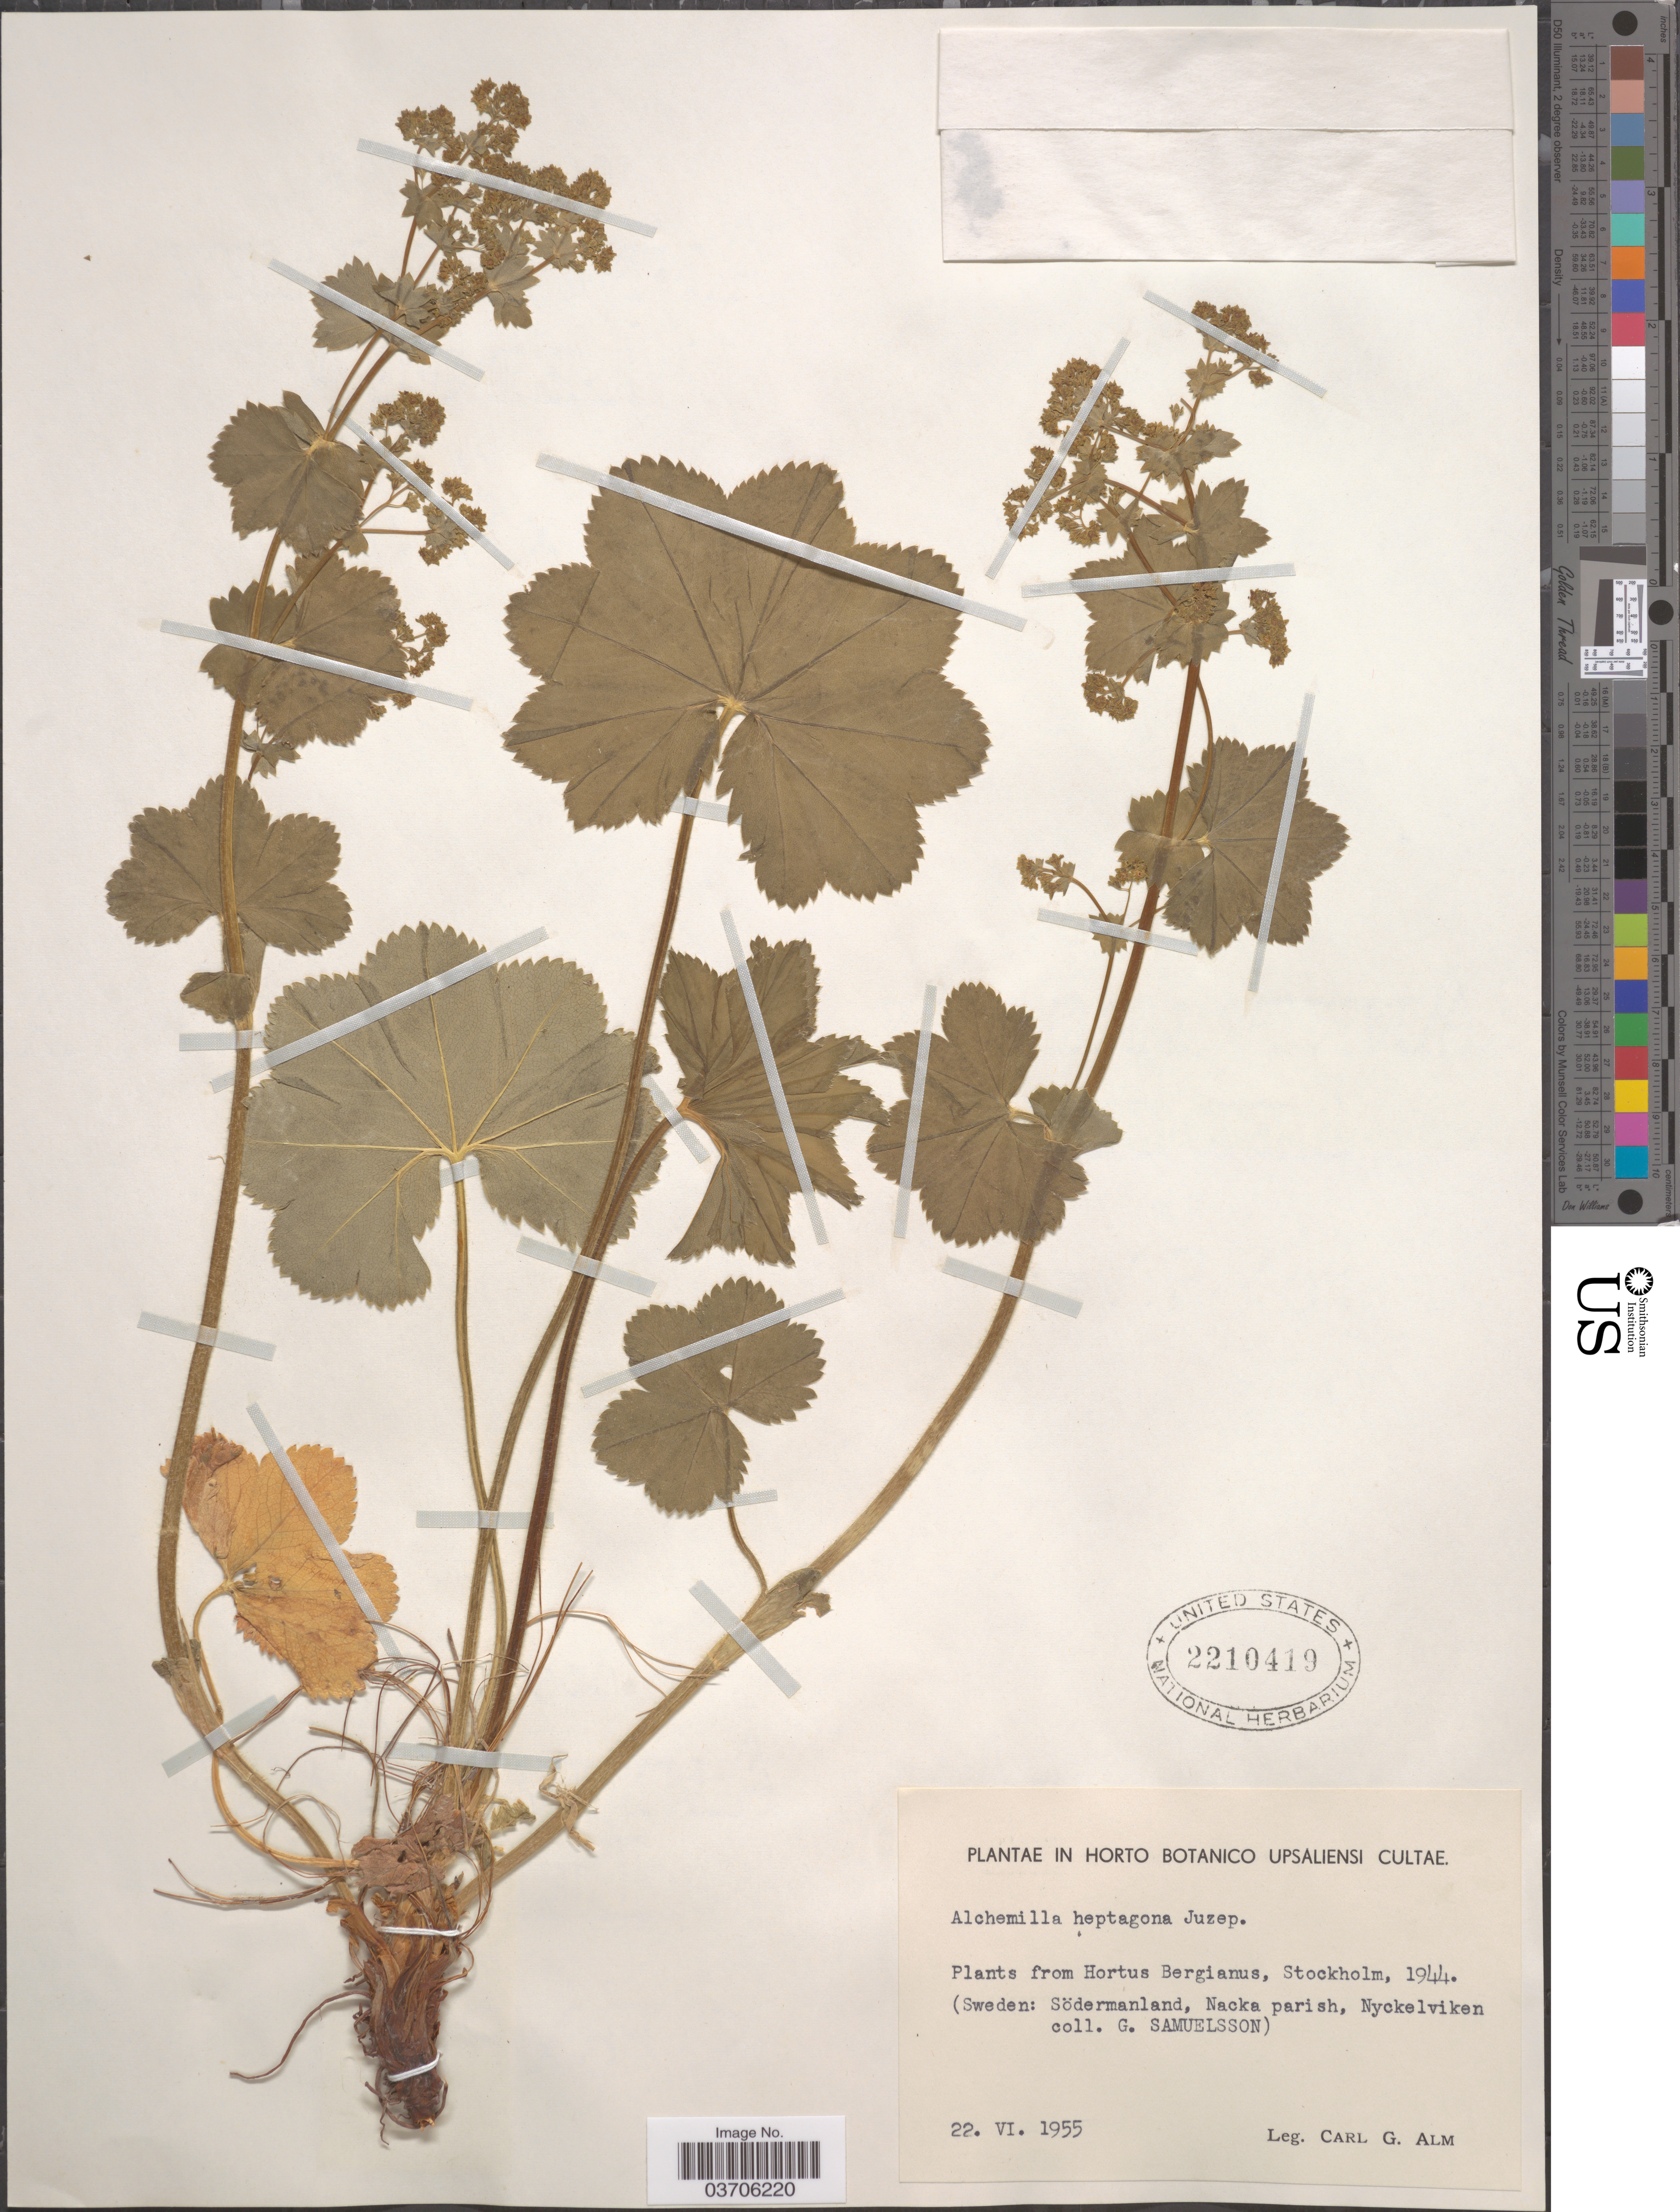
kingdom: Plantae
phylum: Tracheophyta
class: Magnoliopsida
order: Rosales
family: Rosaceae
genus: Alchemilla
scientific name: Alchemilla heptagona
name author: Juz.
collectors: C. G. Alm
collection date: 1955-06-22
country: Sweden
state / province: Uppsala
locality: Horto Botanico Upsaliensi Cultae.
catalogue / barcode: US 2210419